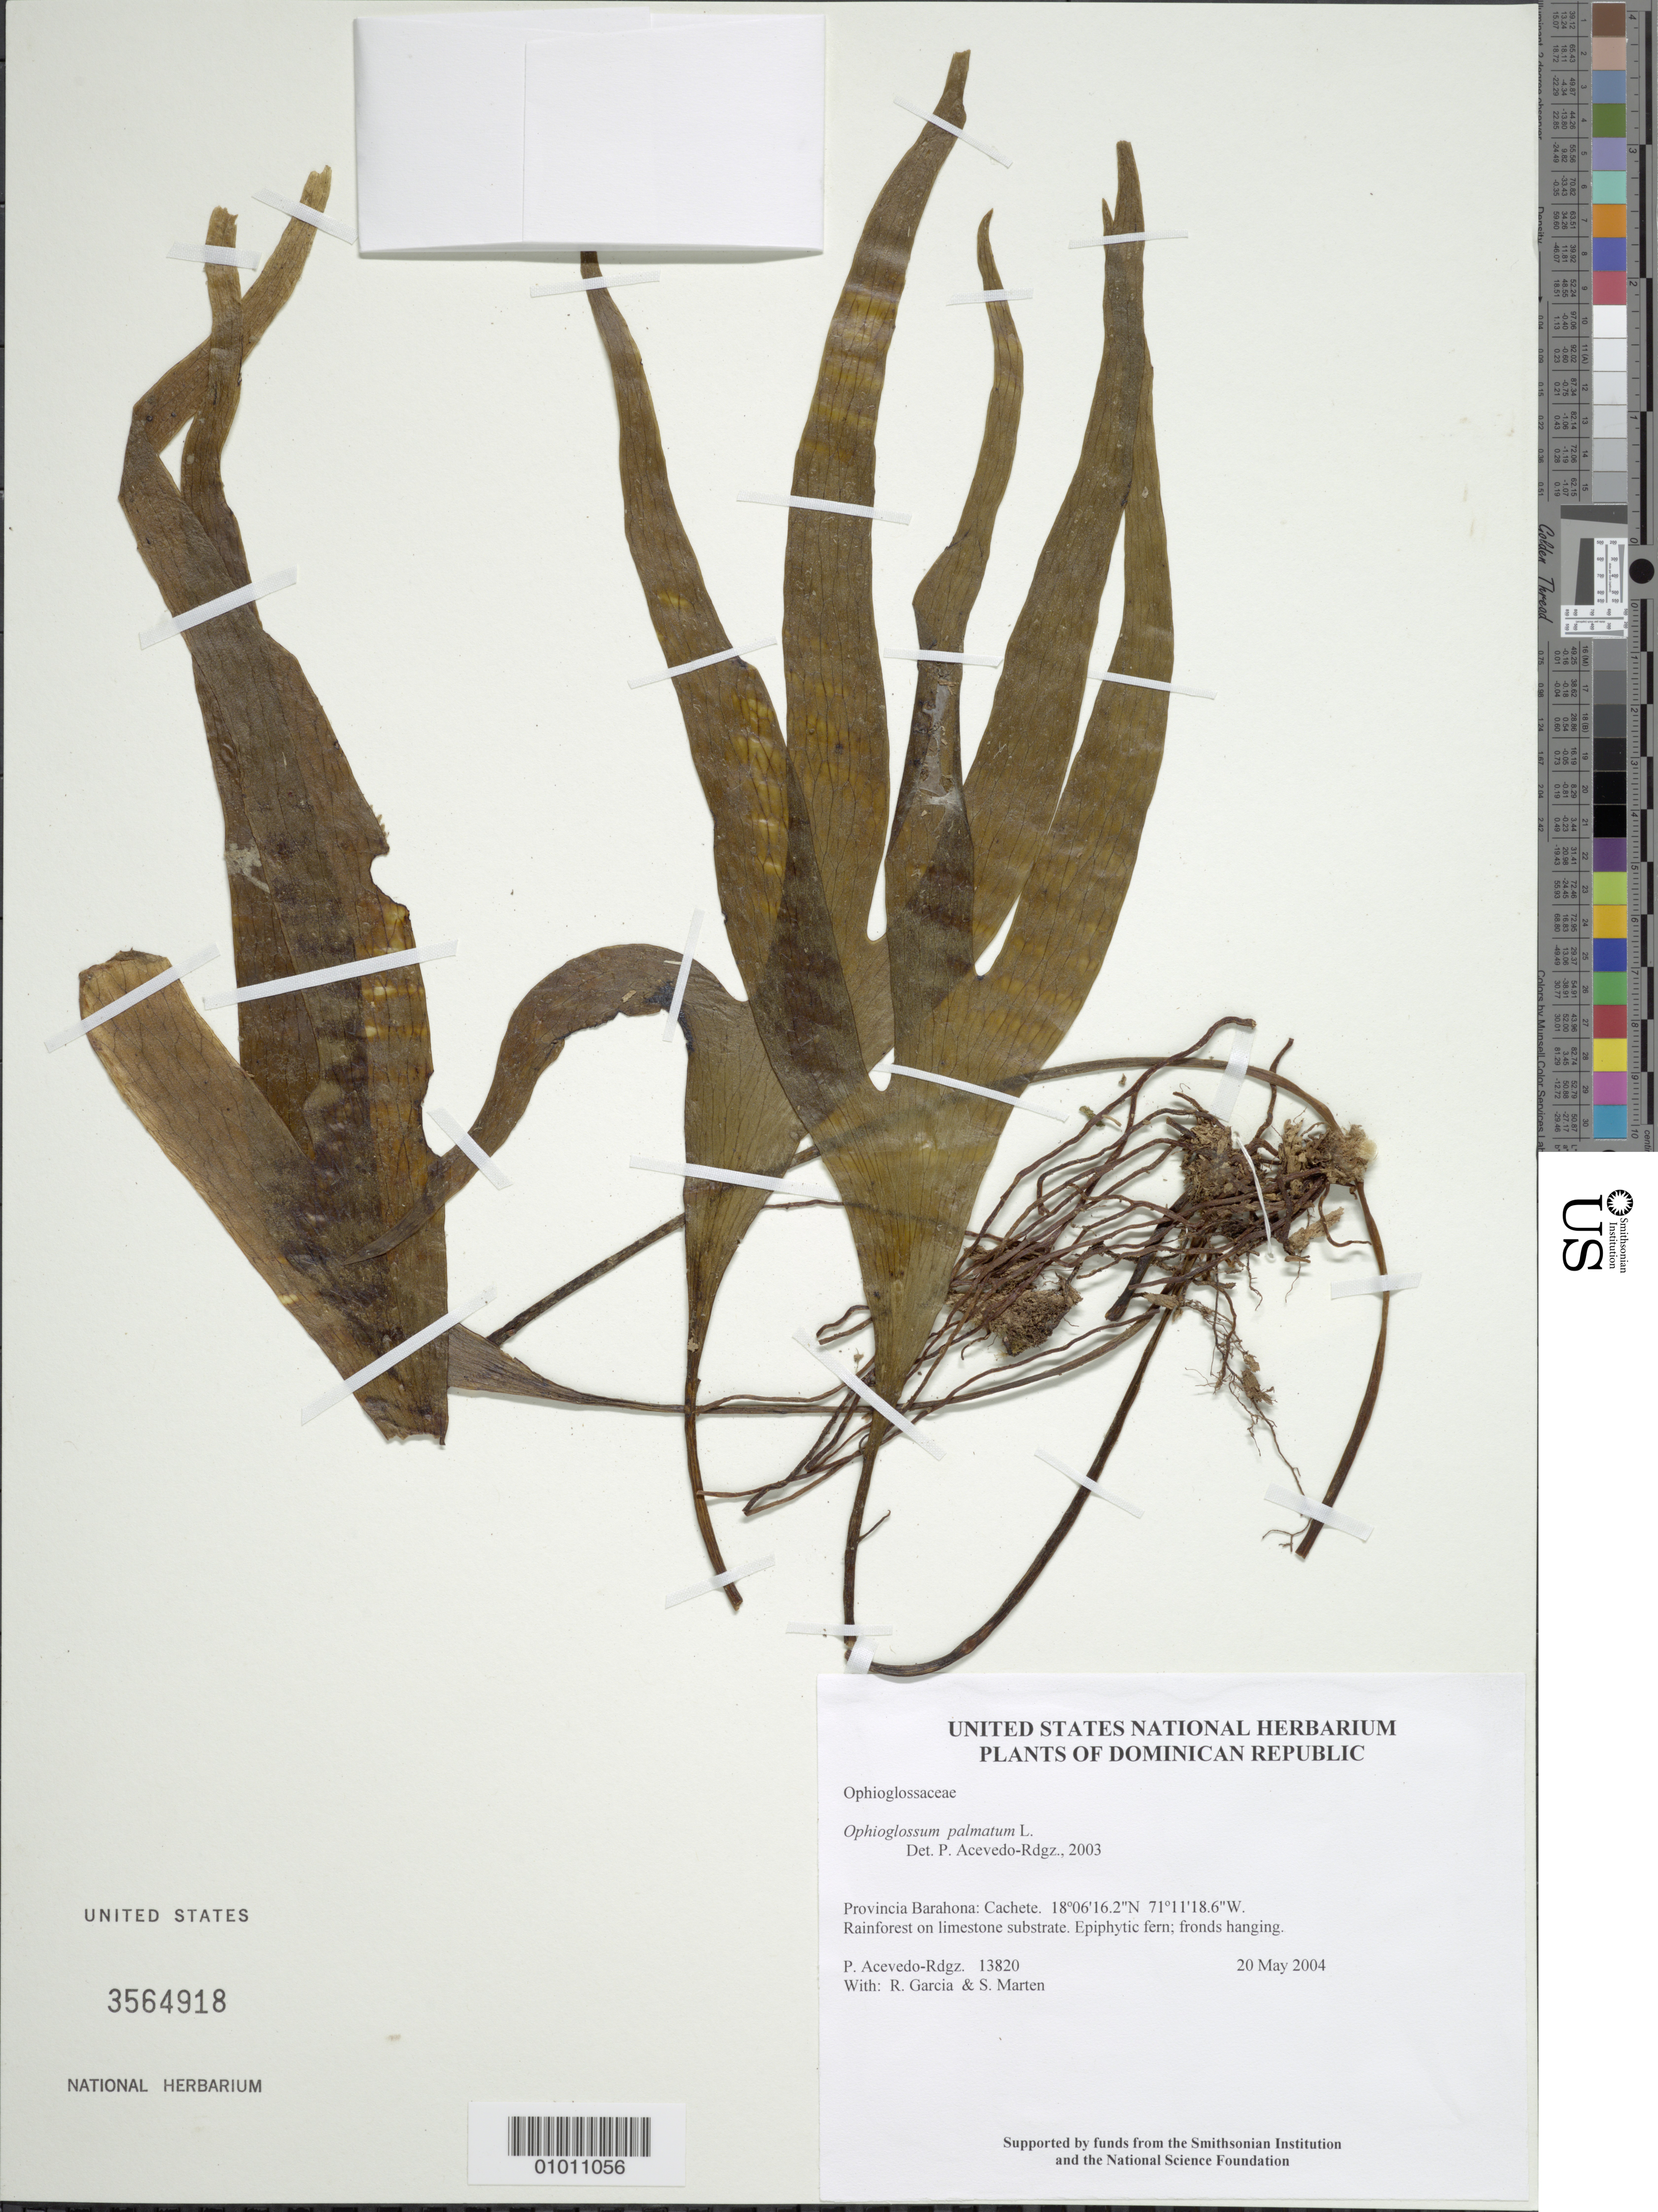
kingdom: Plantae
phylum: Tracheophyta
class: Polypodiopsida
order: Ophioglossales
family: Ophioglossaceae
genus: Cheiroglossa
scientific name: Cheiroglossa palmata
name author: (L.) C. Presl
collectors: P. Acevedo-Rodr., R. G. García & S. Marten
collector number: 13820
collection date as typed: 20 May 2004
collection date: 2004-05-20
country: Dominican Republic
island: Hispaniola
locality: Provincia Barahona: Cachete.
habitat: Rainforest on limestone substrate.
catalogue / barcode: US 3564918